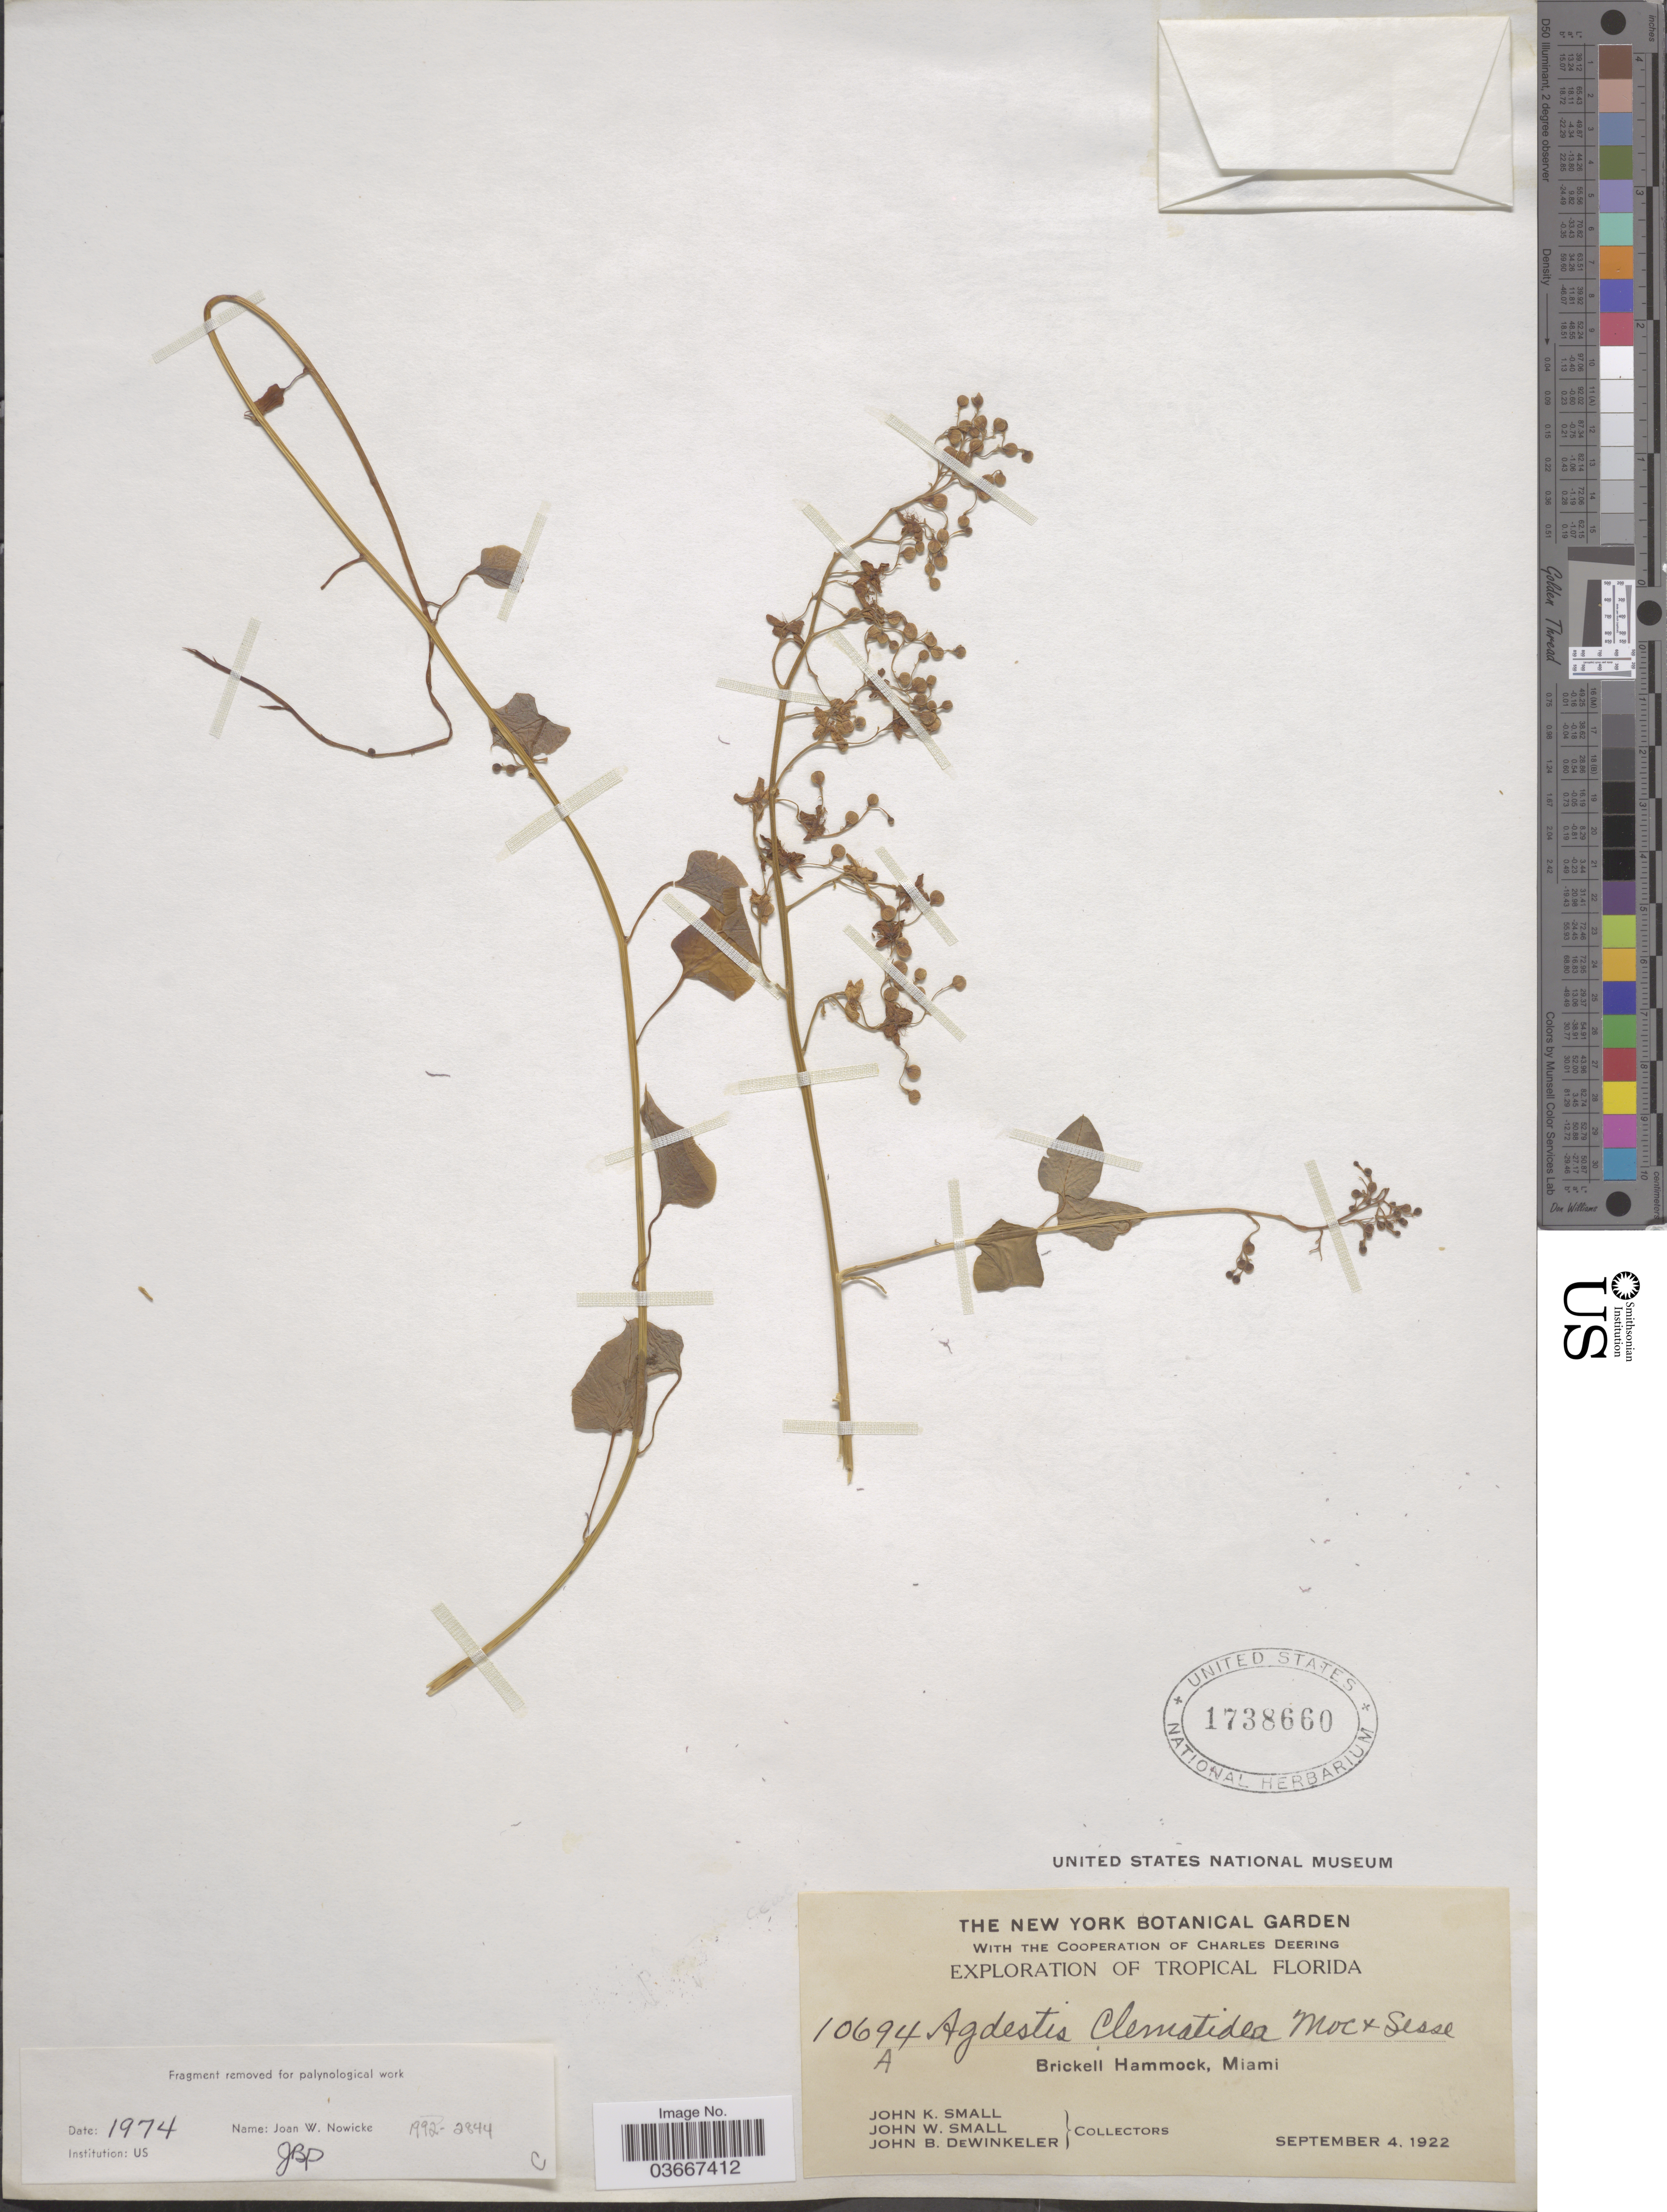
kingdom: Plantae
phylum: Tracheophyta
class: Magnoliopsida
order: Caryophyllales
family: Agdestidaceae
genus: Agdestis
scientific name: Agdestis clematidea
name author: Moc. & Sessé ex DC.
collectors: J. K. Small, J. Small & J. B. Dewinkeler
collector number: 10694A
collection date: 1922-09-04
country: United States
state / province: Florida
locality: Tropical Florida. Brickell Hammock, Miami.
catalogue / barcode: US 1738660